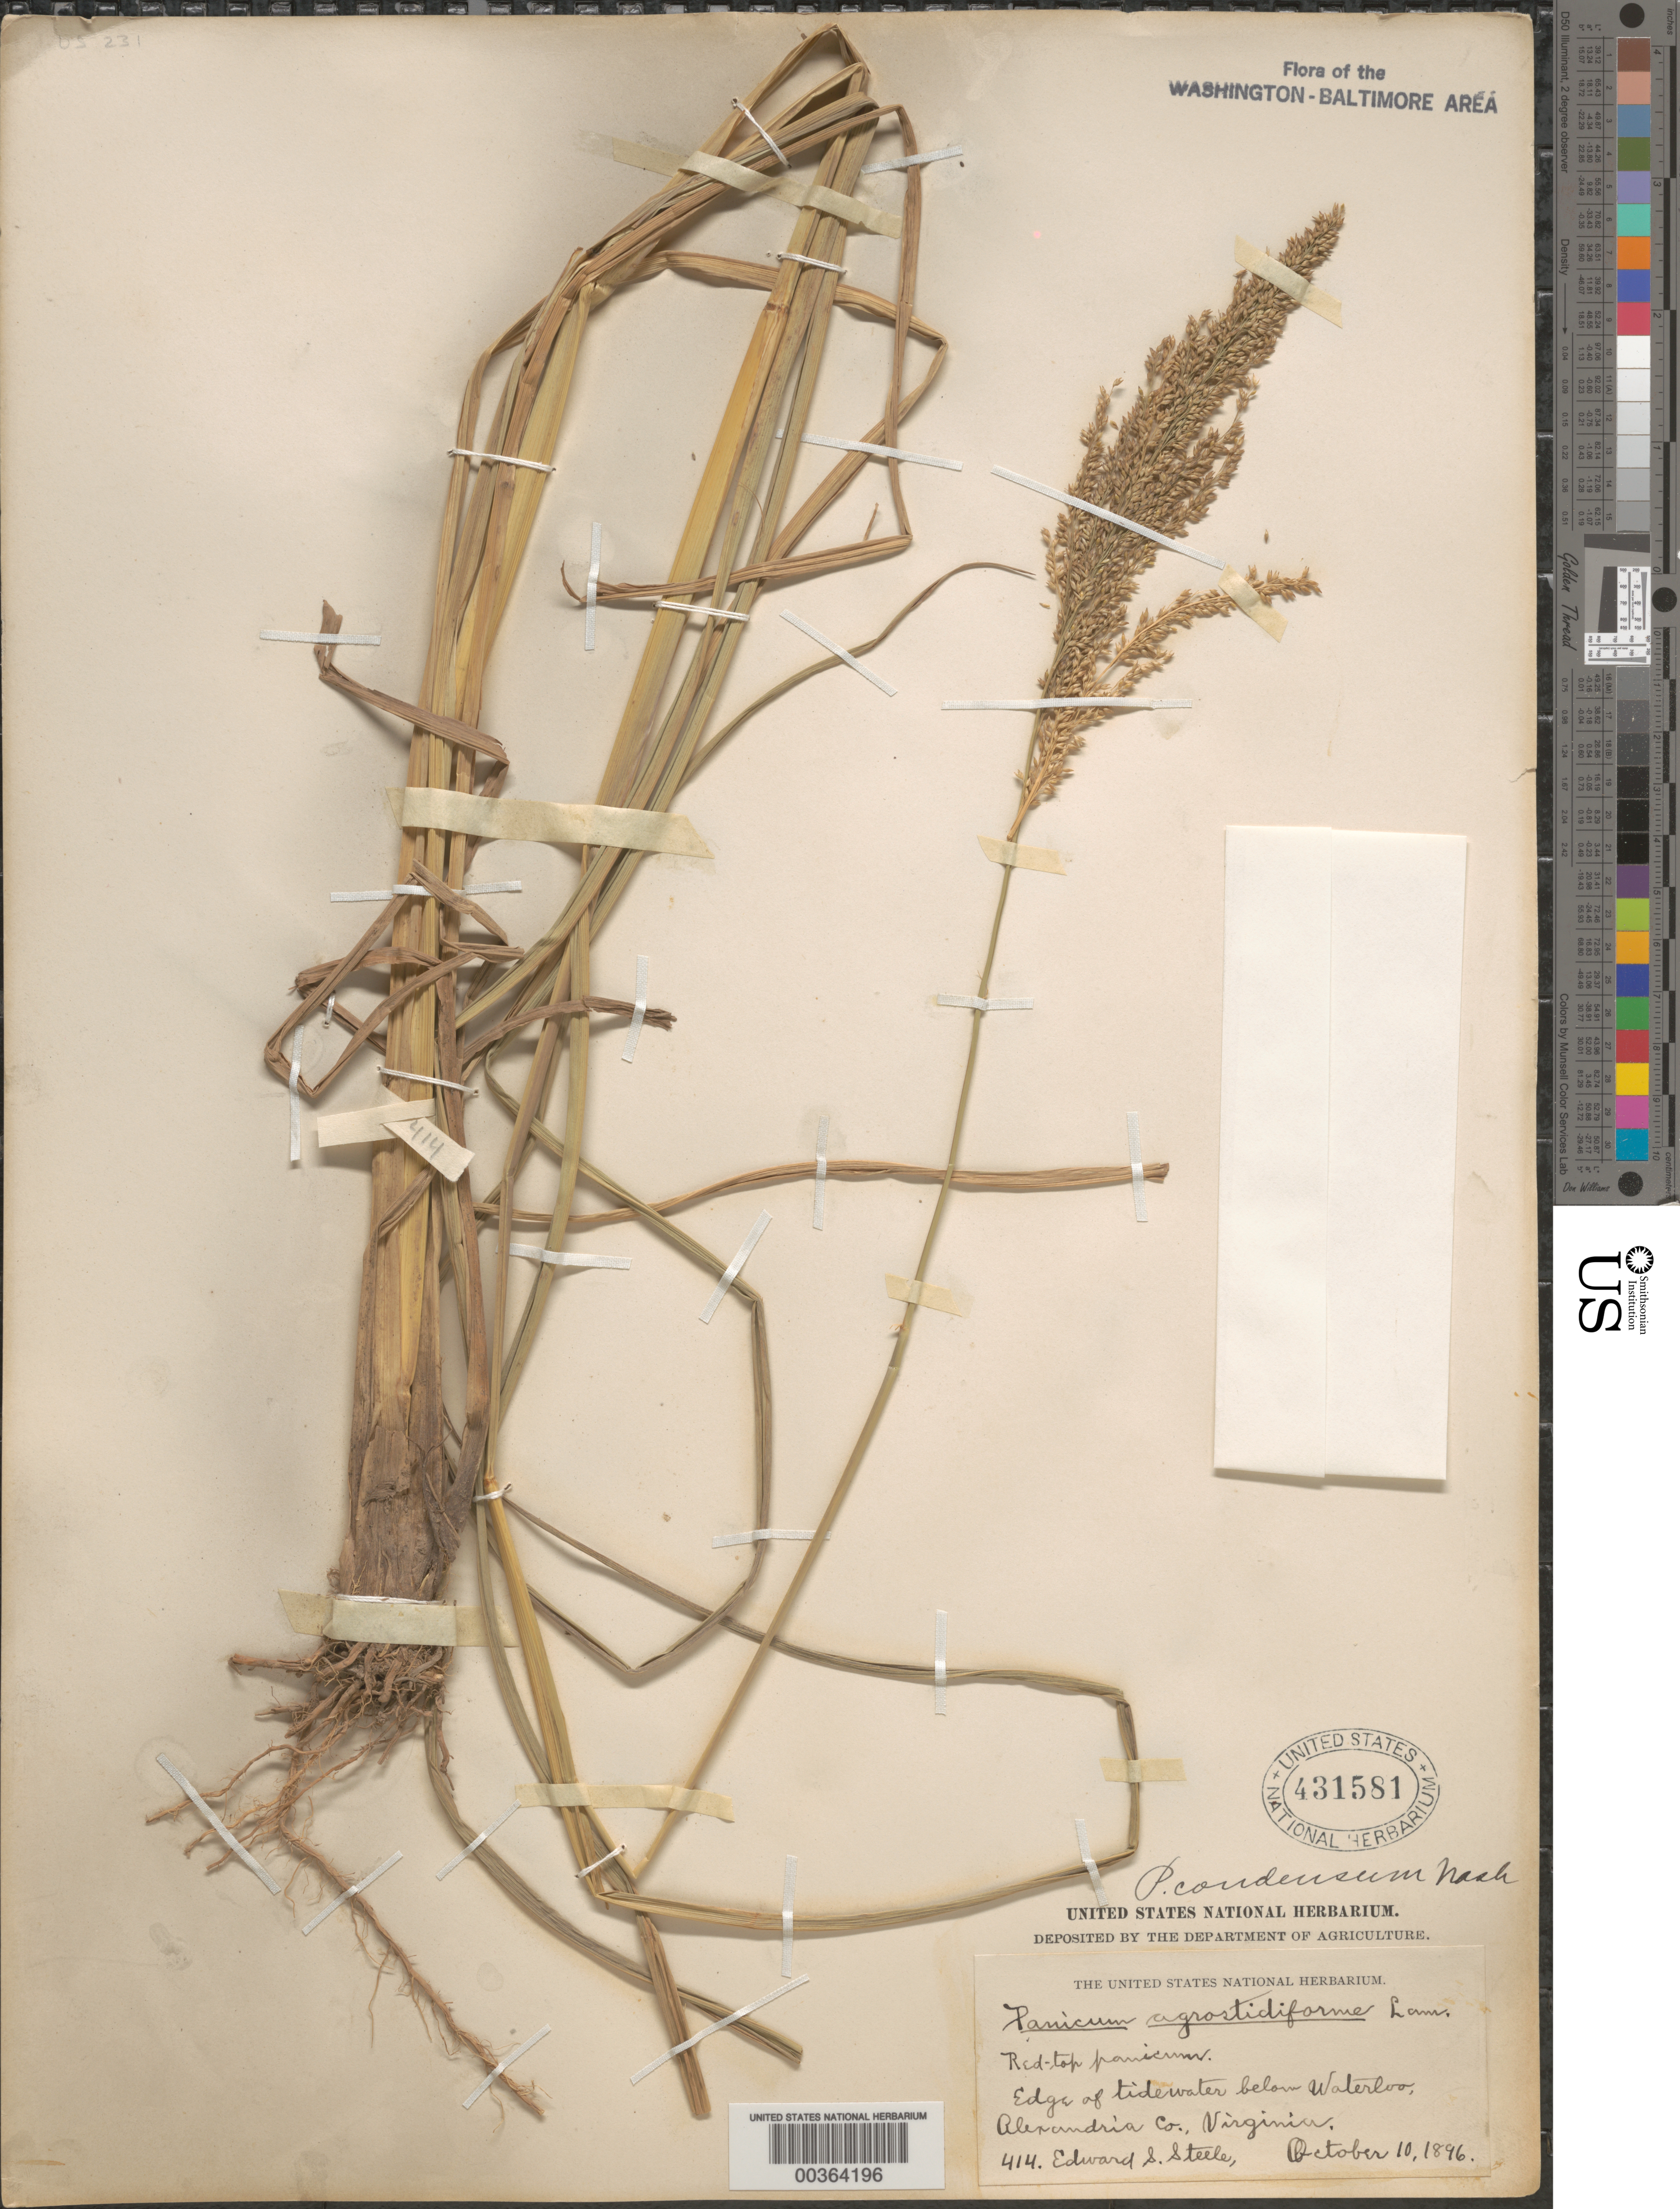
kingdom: Plantae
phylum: Tracheophyta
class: Liliopsida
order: Poales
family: Poaceae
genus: Coleataenia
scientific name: Coleataenia rigidula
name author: (Bosc ex Nees) LeBlond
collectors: E. Steele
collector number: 414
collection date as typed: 10 Oct 1896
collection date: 1896-10-10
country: United States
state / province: Virginia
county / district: Arlington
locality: Waterloo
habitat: Edge of tidewater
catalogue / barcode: US 431581